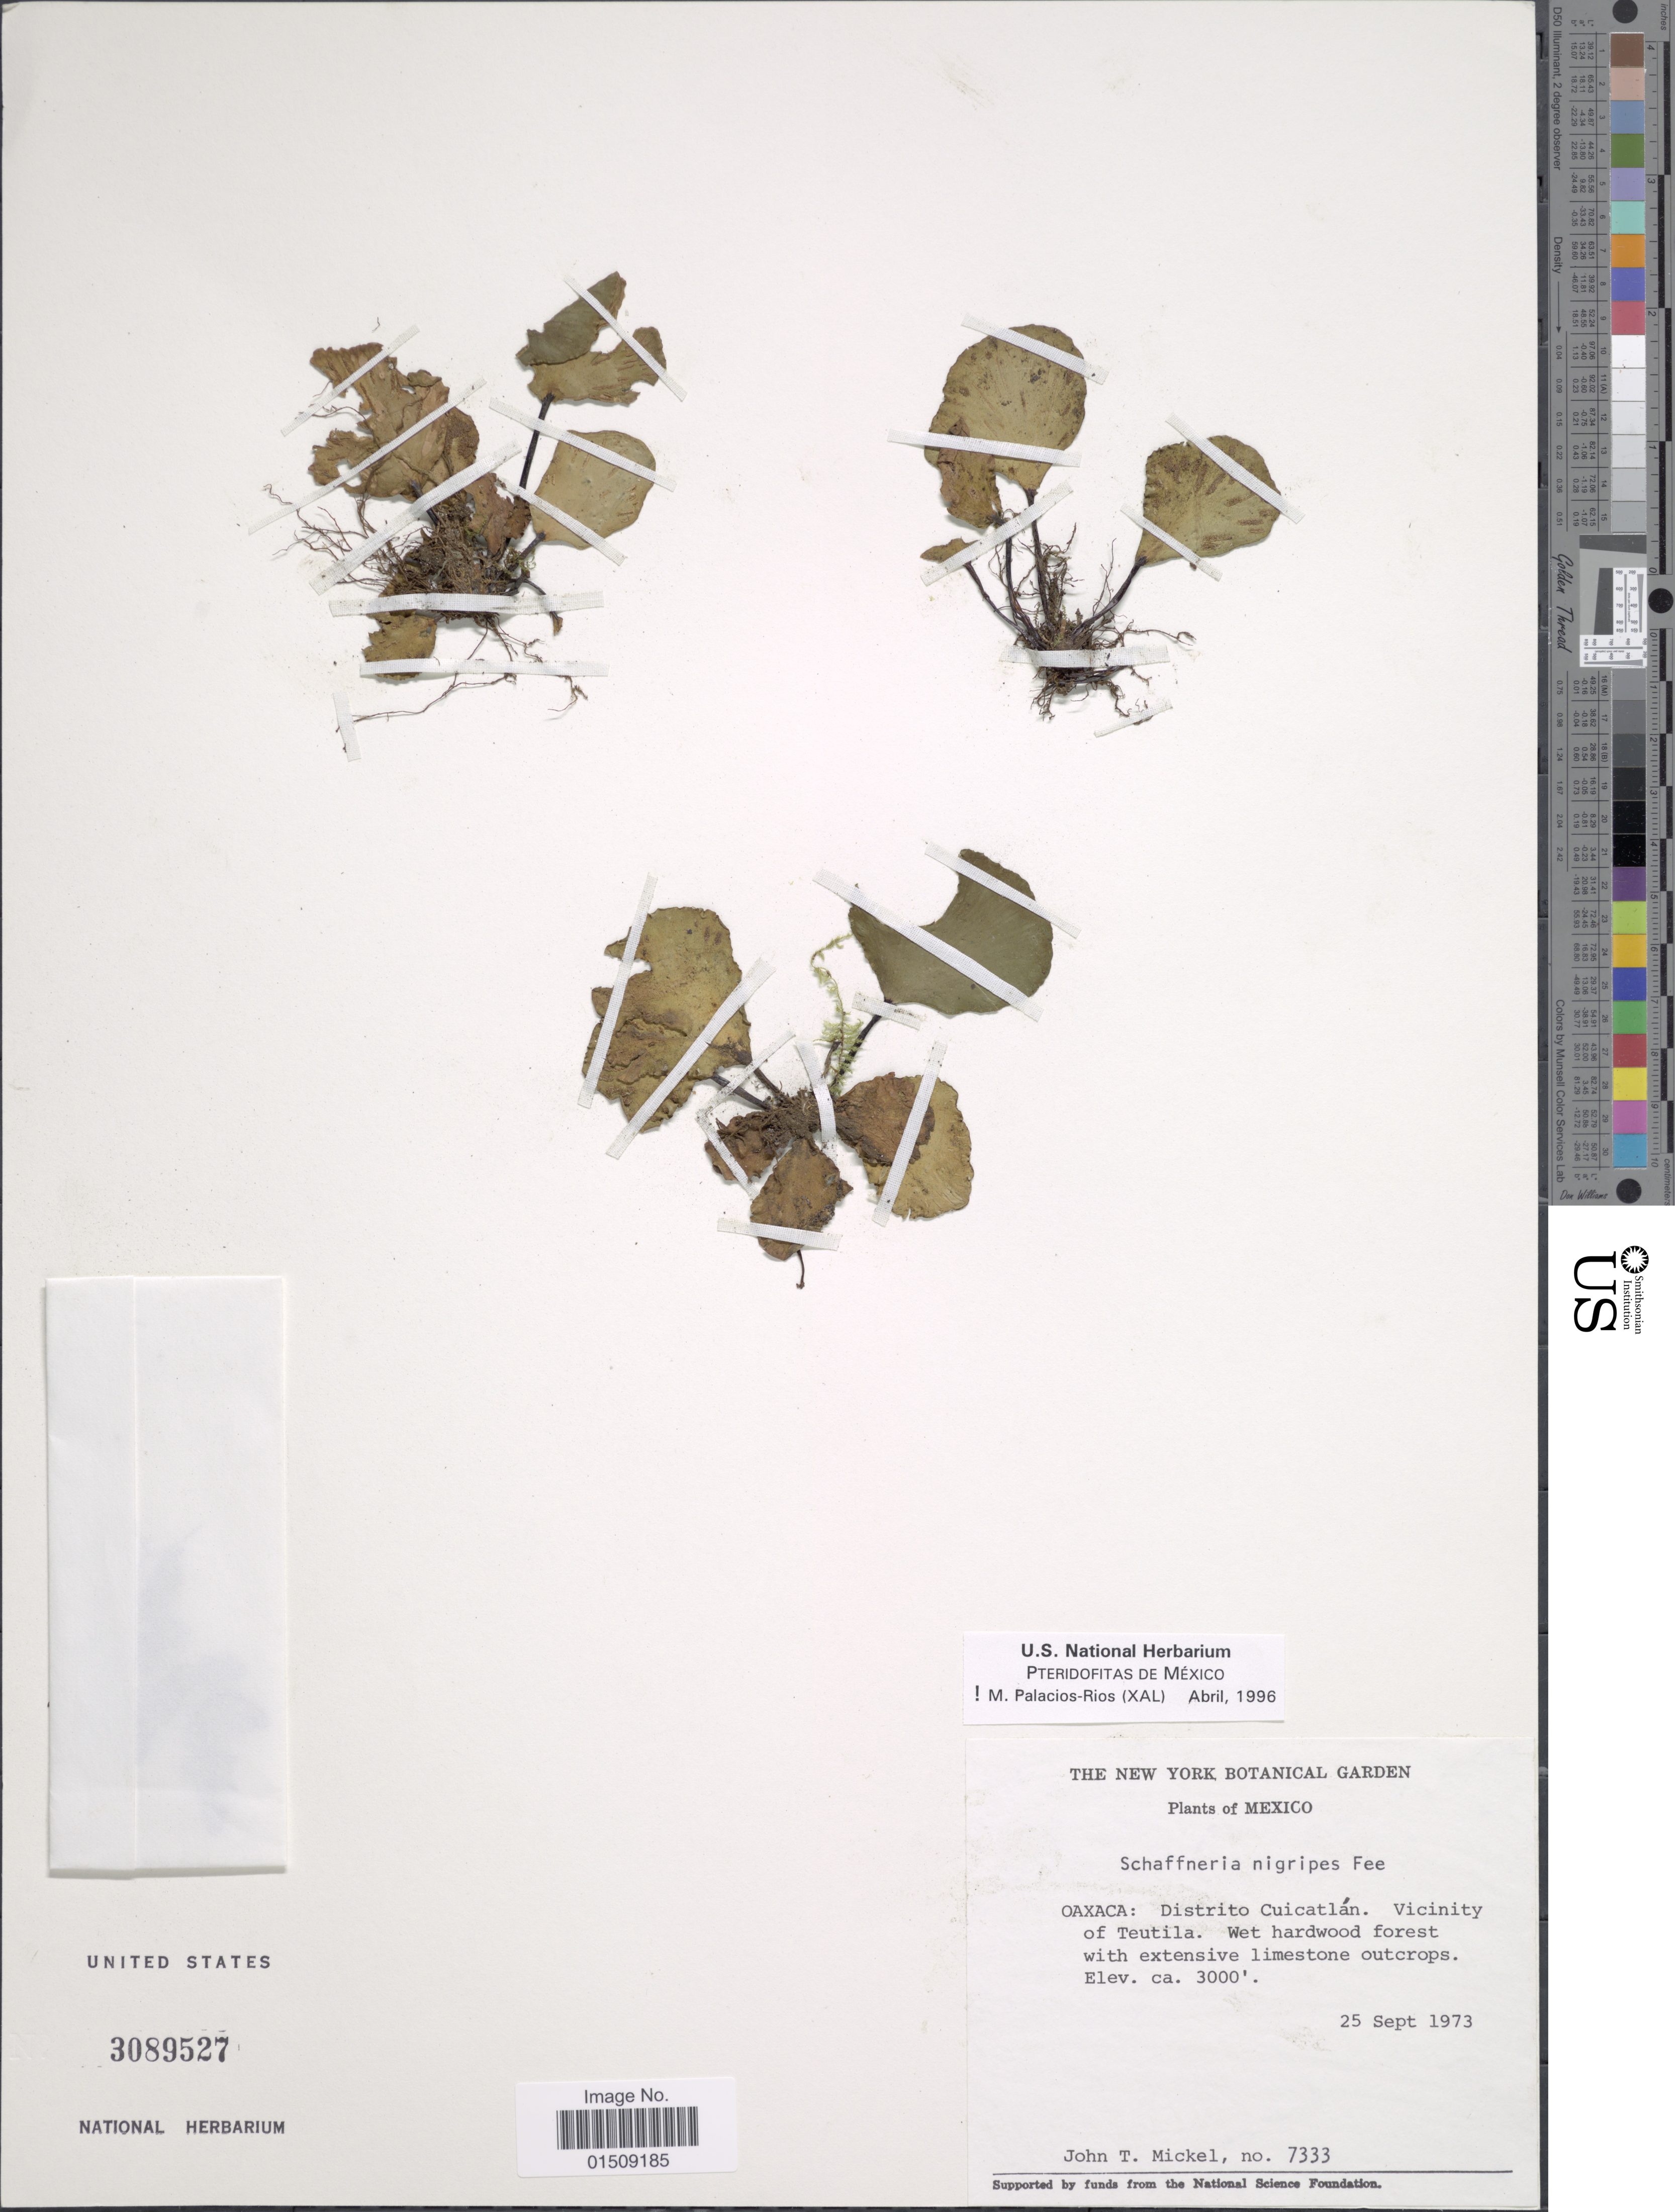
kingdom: Plantae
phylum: Tracheophyta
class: Polypodiopsida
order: Polypodiales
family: Aspleniaceae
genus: Asplenium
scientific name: Asplenium nigripes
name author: (Fée) Hook.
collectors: J. T. Mickel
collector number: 7333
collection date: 1973-09-25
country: Mexico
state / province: Oaxaca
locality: Oaxaca: Distrito Cuicatlán. Vicinity of Teutila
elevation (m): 914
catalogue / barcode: US 3089527